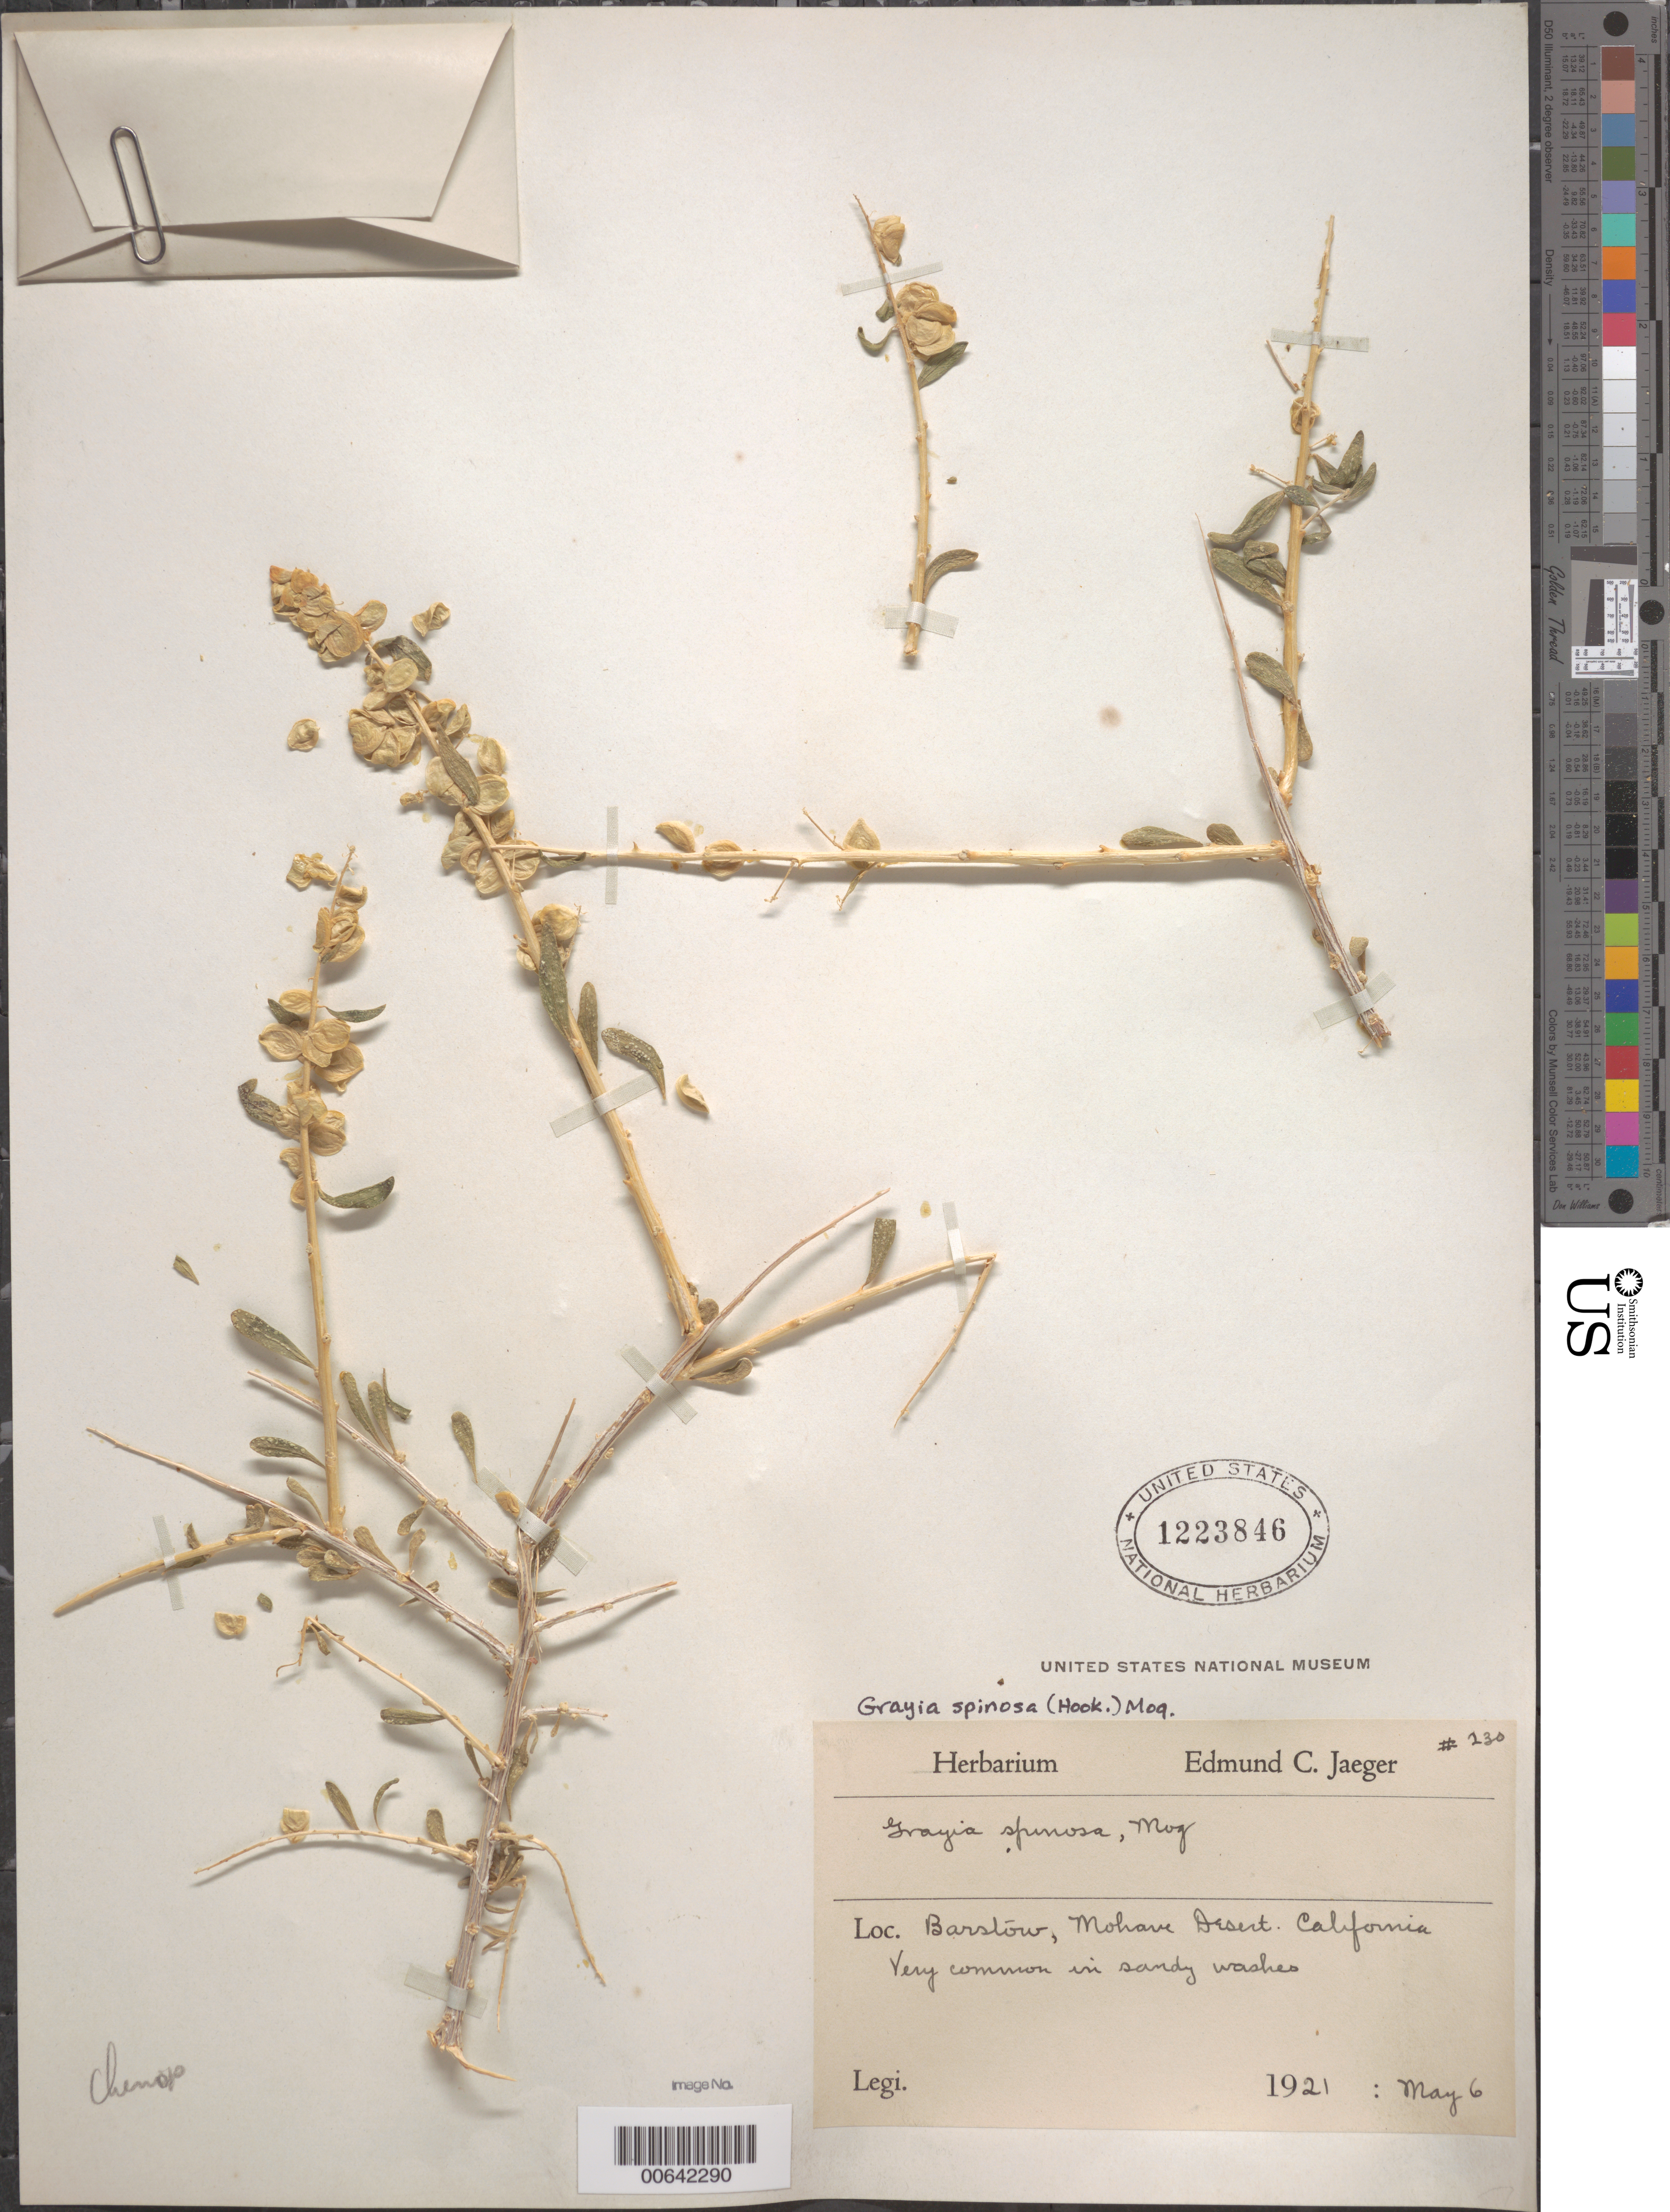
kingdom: Plantae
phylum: Tracheophyta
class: Magnoliopsida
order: Caryophyllales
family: Amaranthaceae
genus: Grayia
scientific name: Grayia spinosa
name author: (Hook.) Moq.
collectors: E. Jaeger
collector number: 230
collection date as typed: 06 May 1921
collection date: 1921-05-06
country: United States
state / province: California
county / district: Kern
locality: Barstow, Mohave Desert.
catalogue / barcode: US 1223846